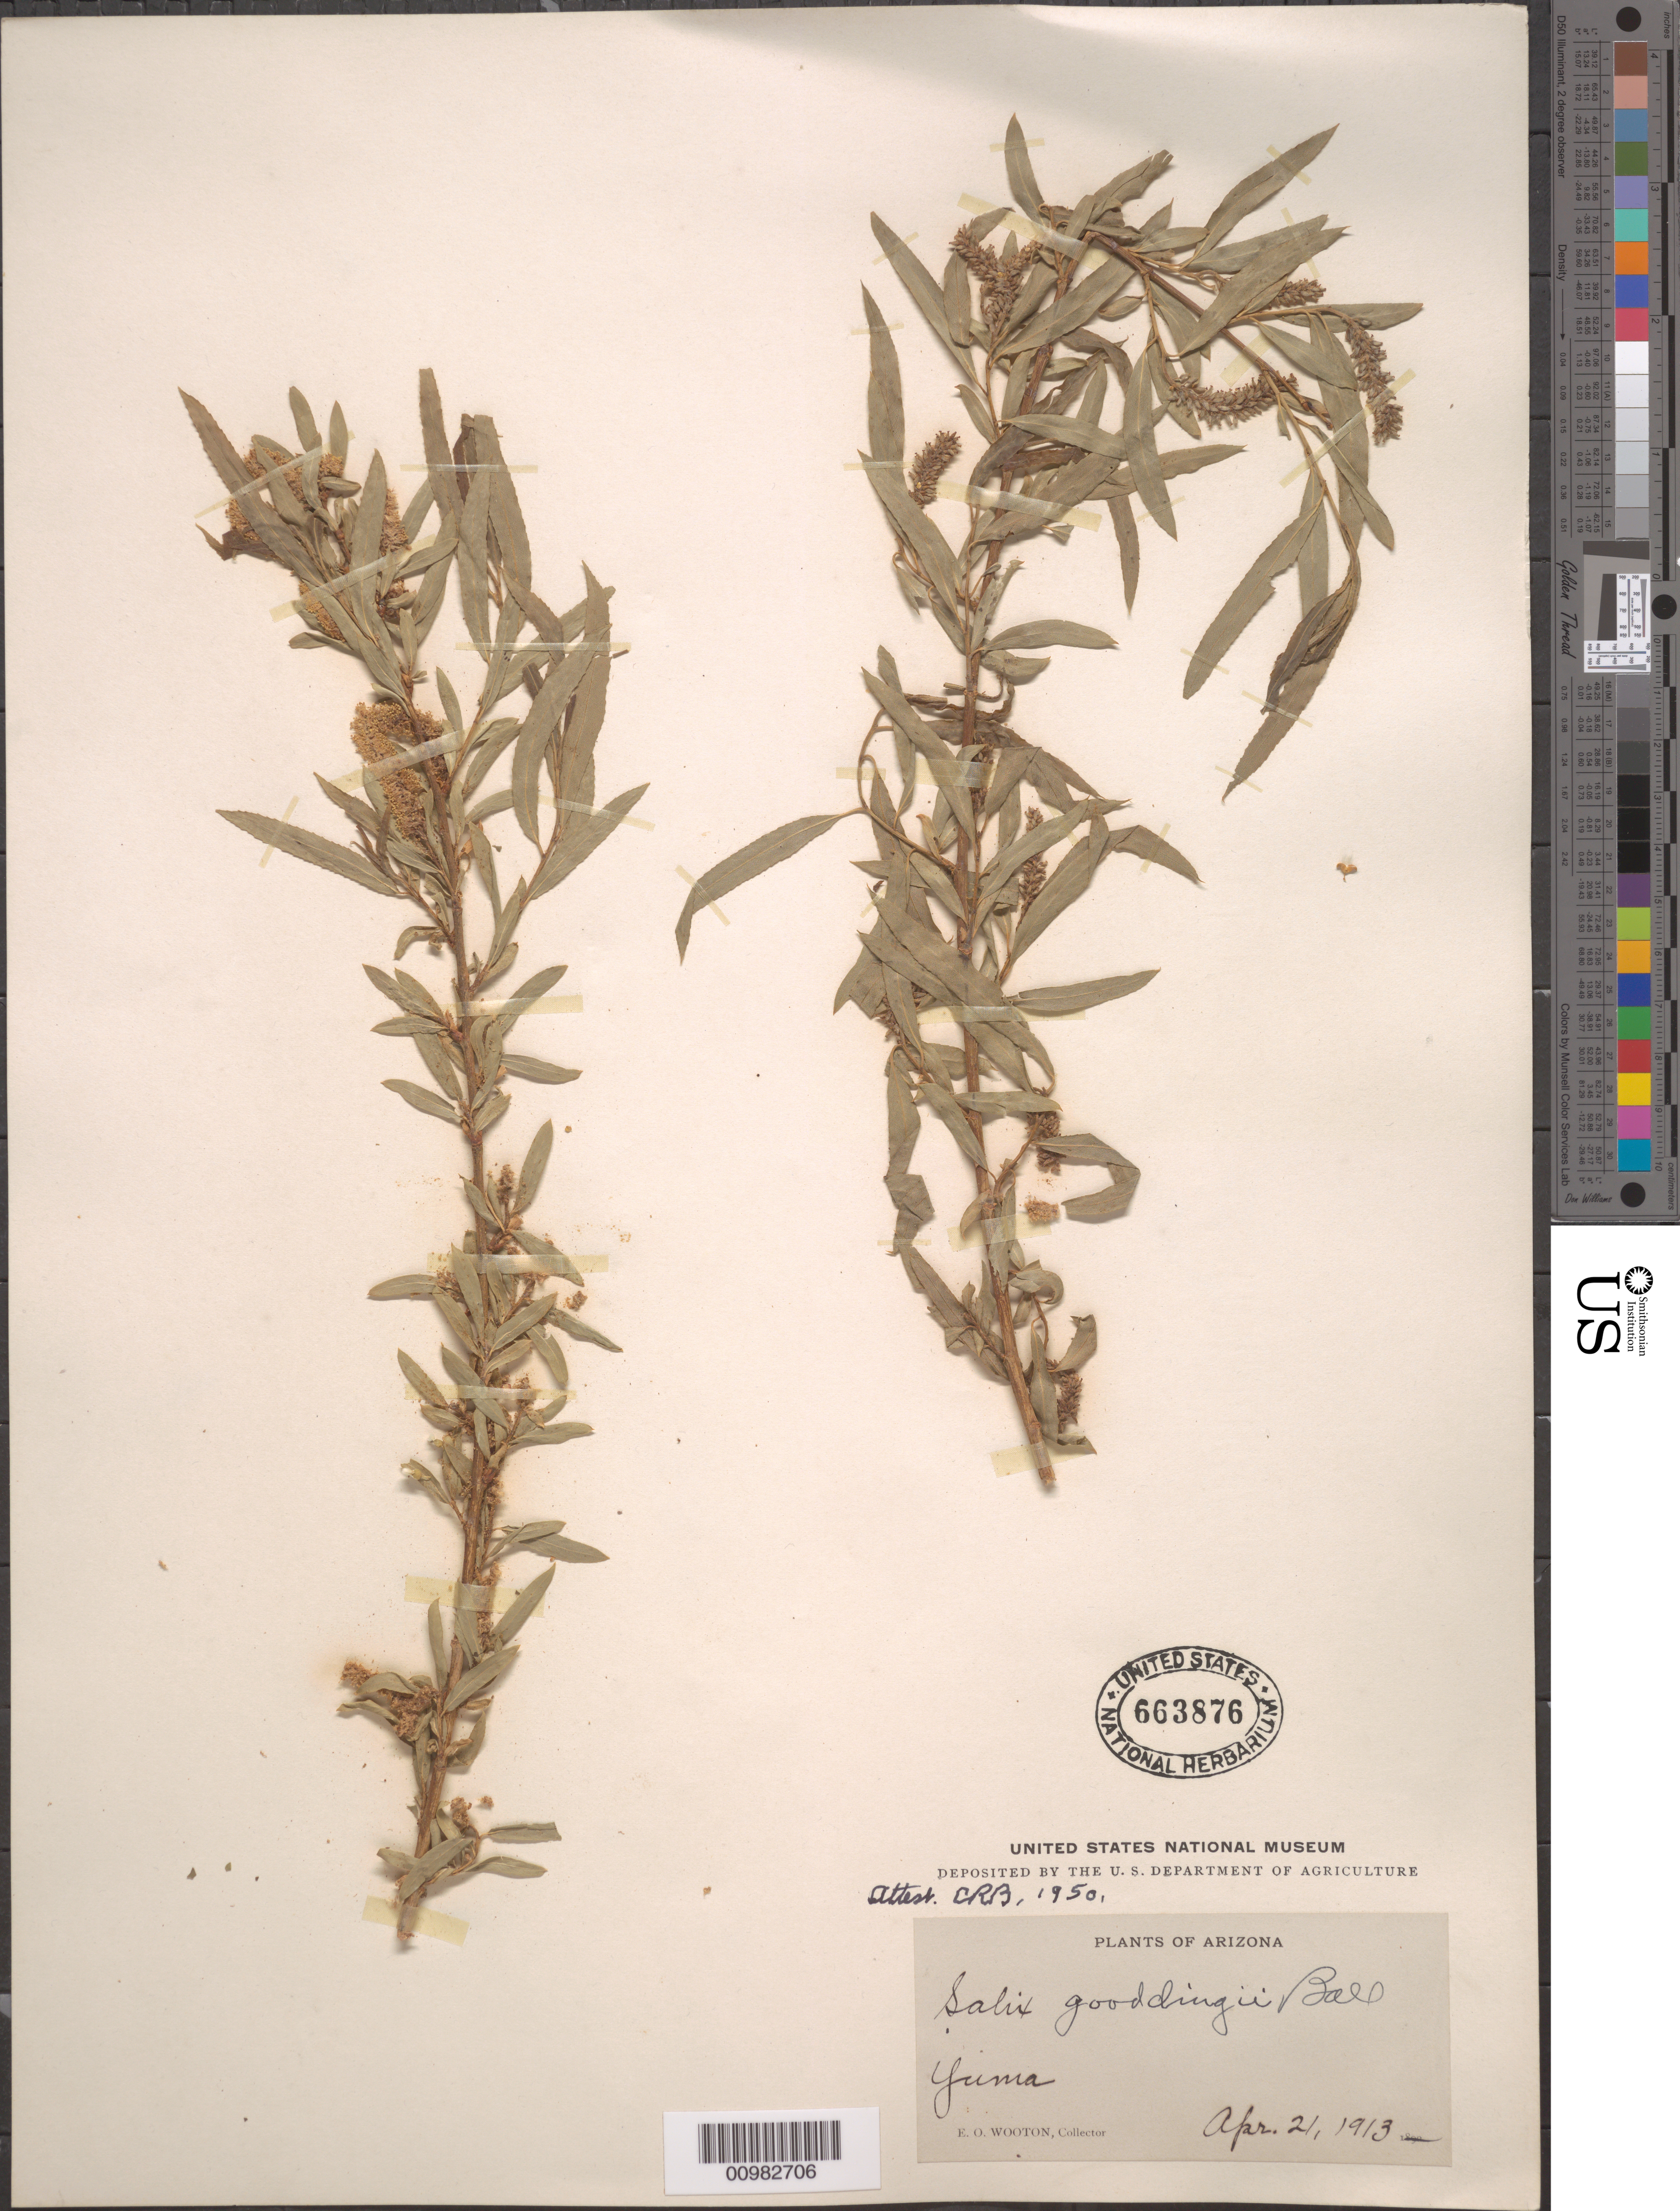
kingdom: Plantae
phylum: Tracheophyta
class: Magnoliopsida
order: Malpighiales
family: Salicaceae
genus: Salix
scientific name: Salix gooddingii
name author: C.R. Ball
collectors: E. O. Wooton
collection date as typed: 21 Apr 1913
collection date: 1913-04-21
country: United States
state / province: Arizona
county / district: Yuma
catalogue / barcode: US 663876